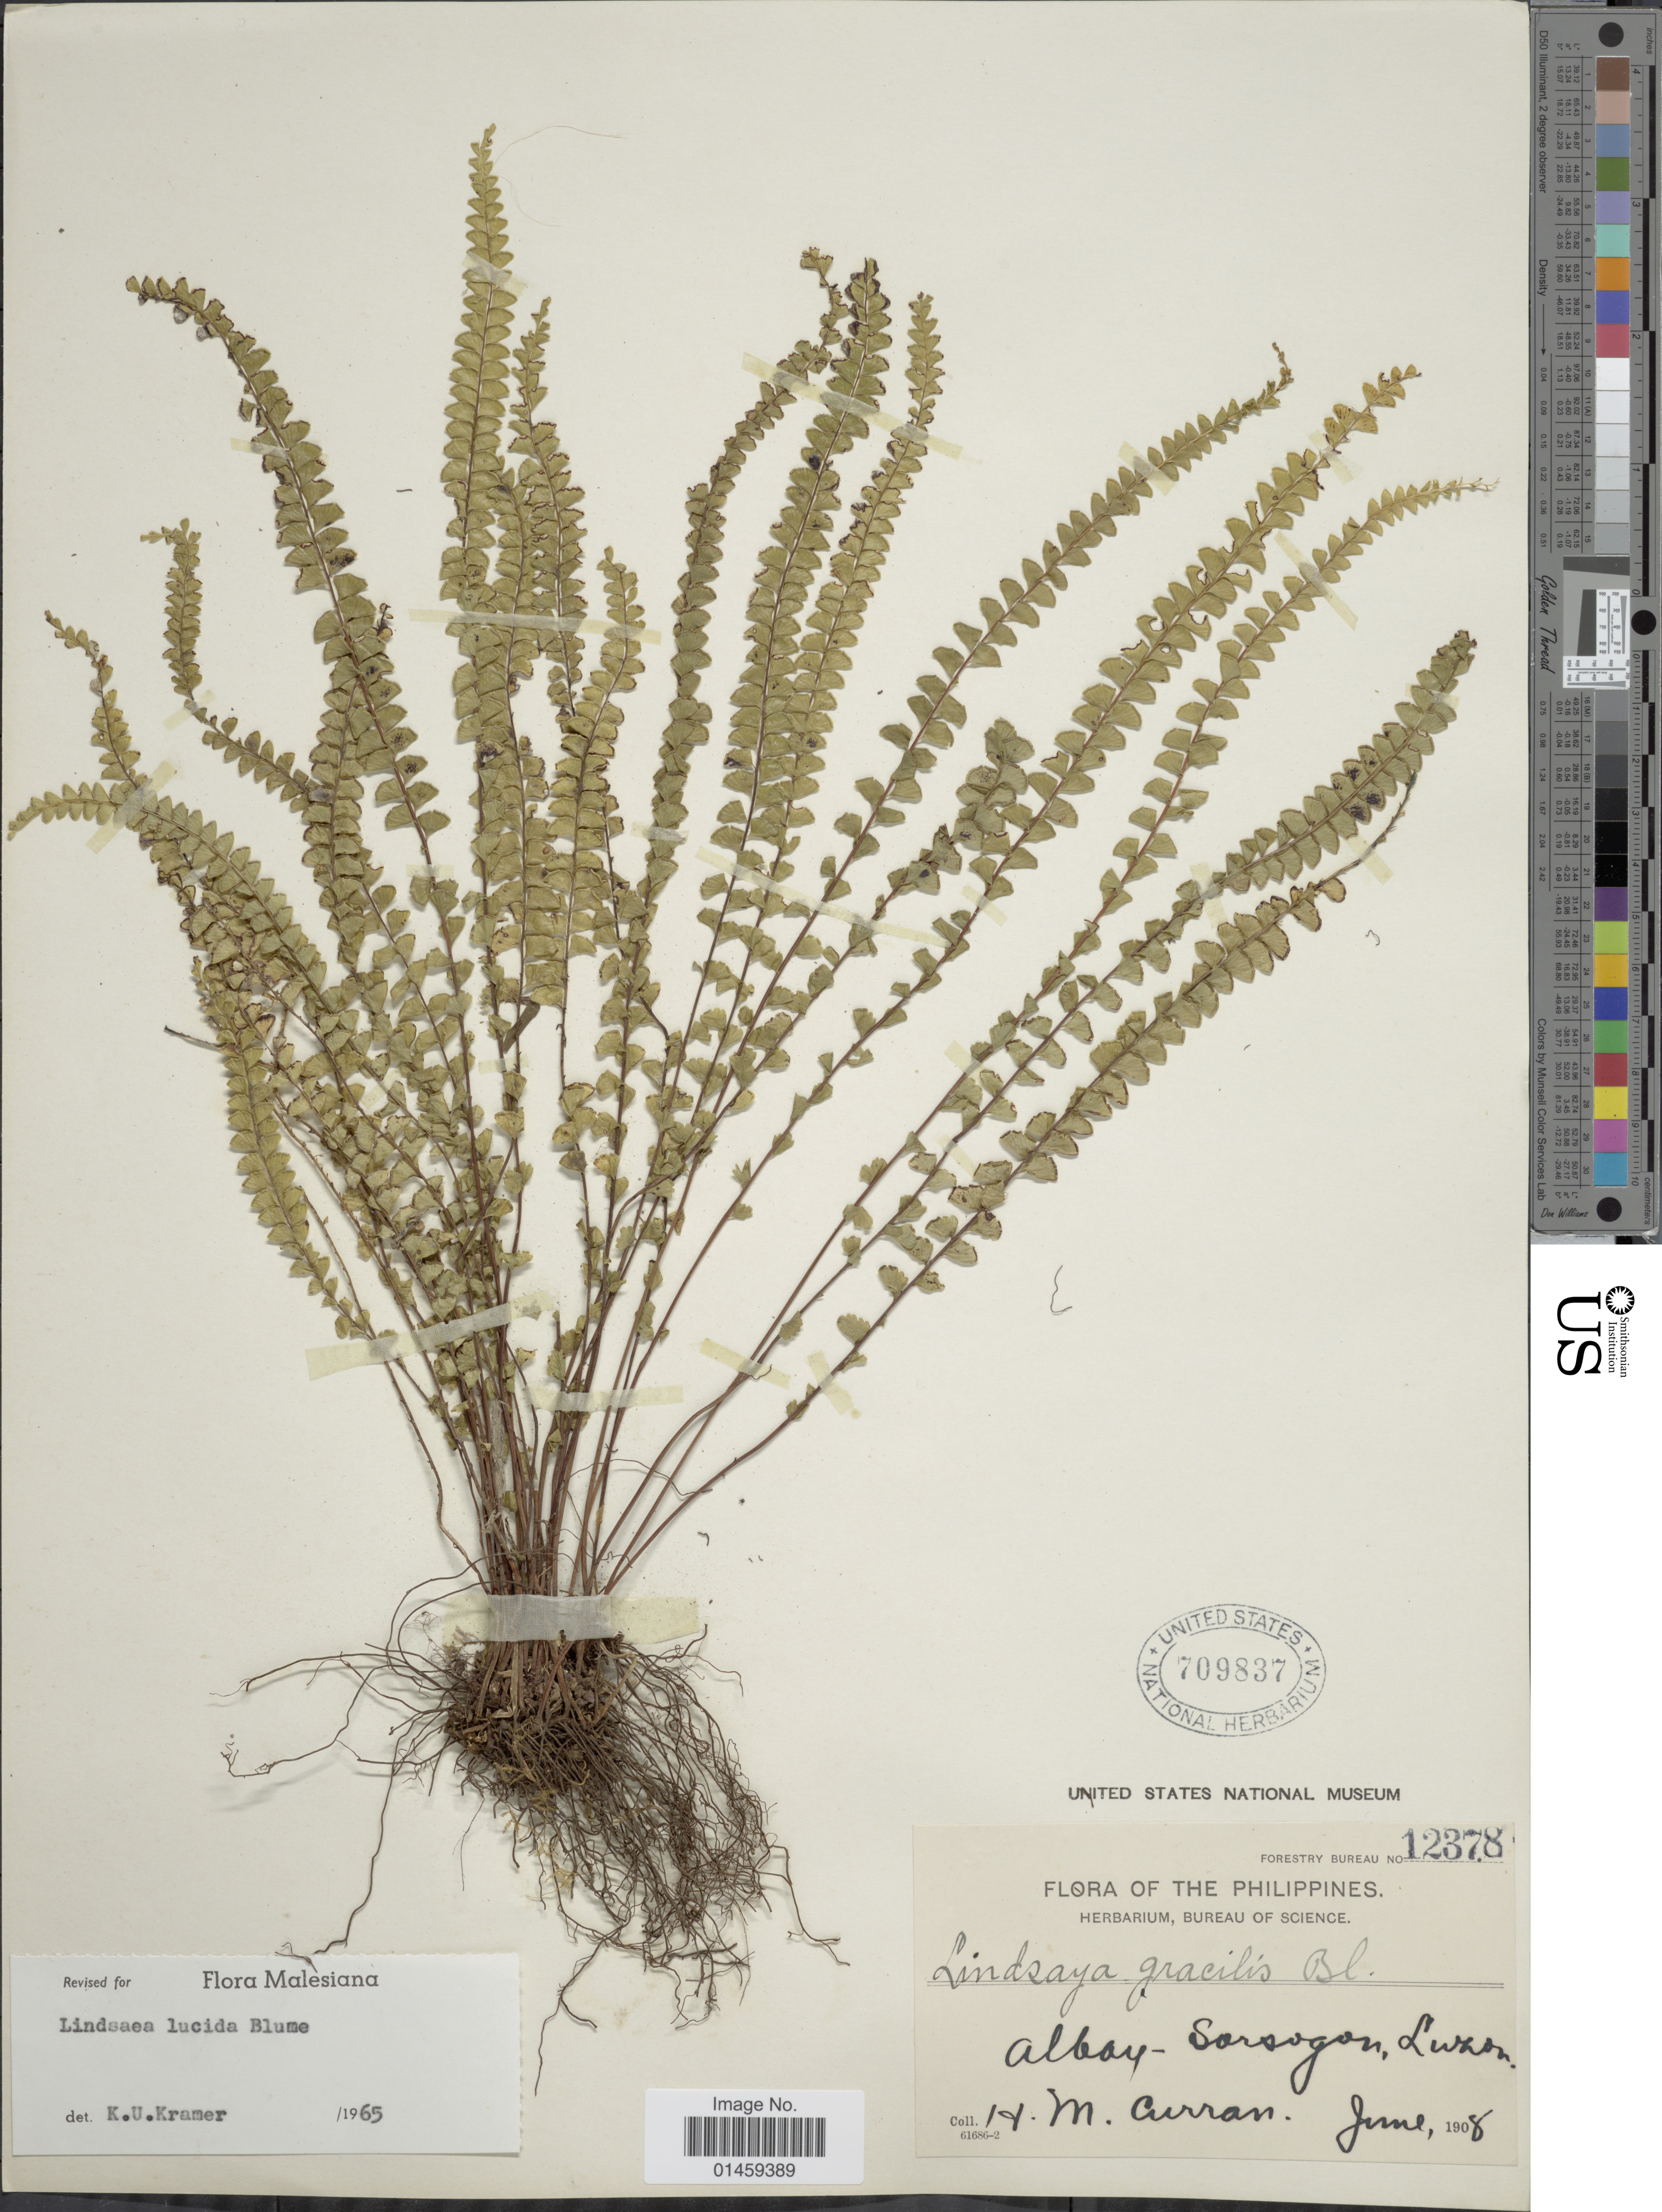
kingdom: Plantae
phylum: Tracheophyta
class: Polypodiopsida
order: Polypodiales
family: Lindsaeaceae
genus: Lindsaea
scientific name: Lindsaea lucida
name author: Blume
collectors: H. M. Curran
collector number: Forestry Bureau 12378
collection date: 1908-06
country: Philippines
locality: Albay-Sarsogon, Luzon.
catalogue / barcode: US 709837